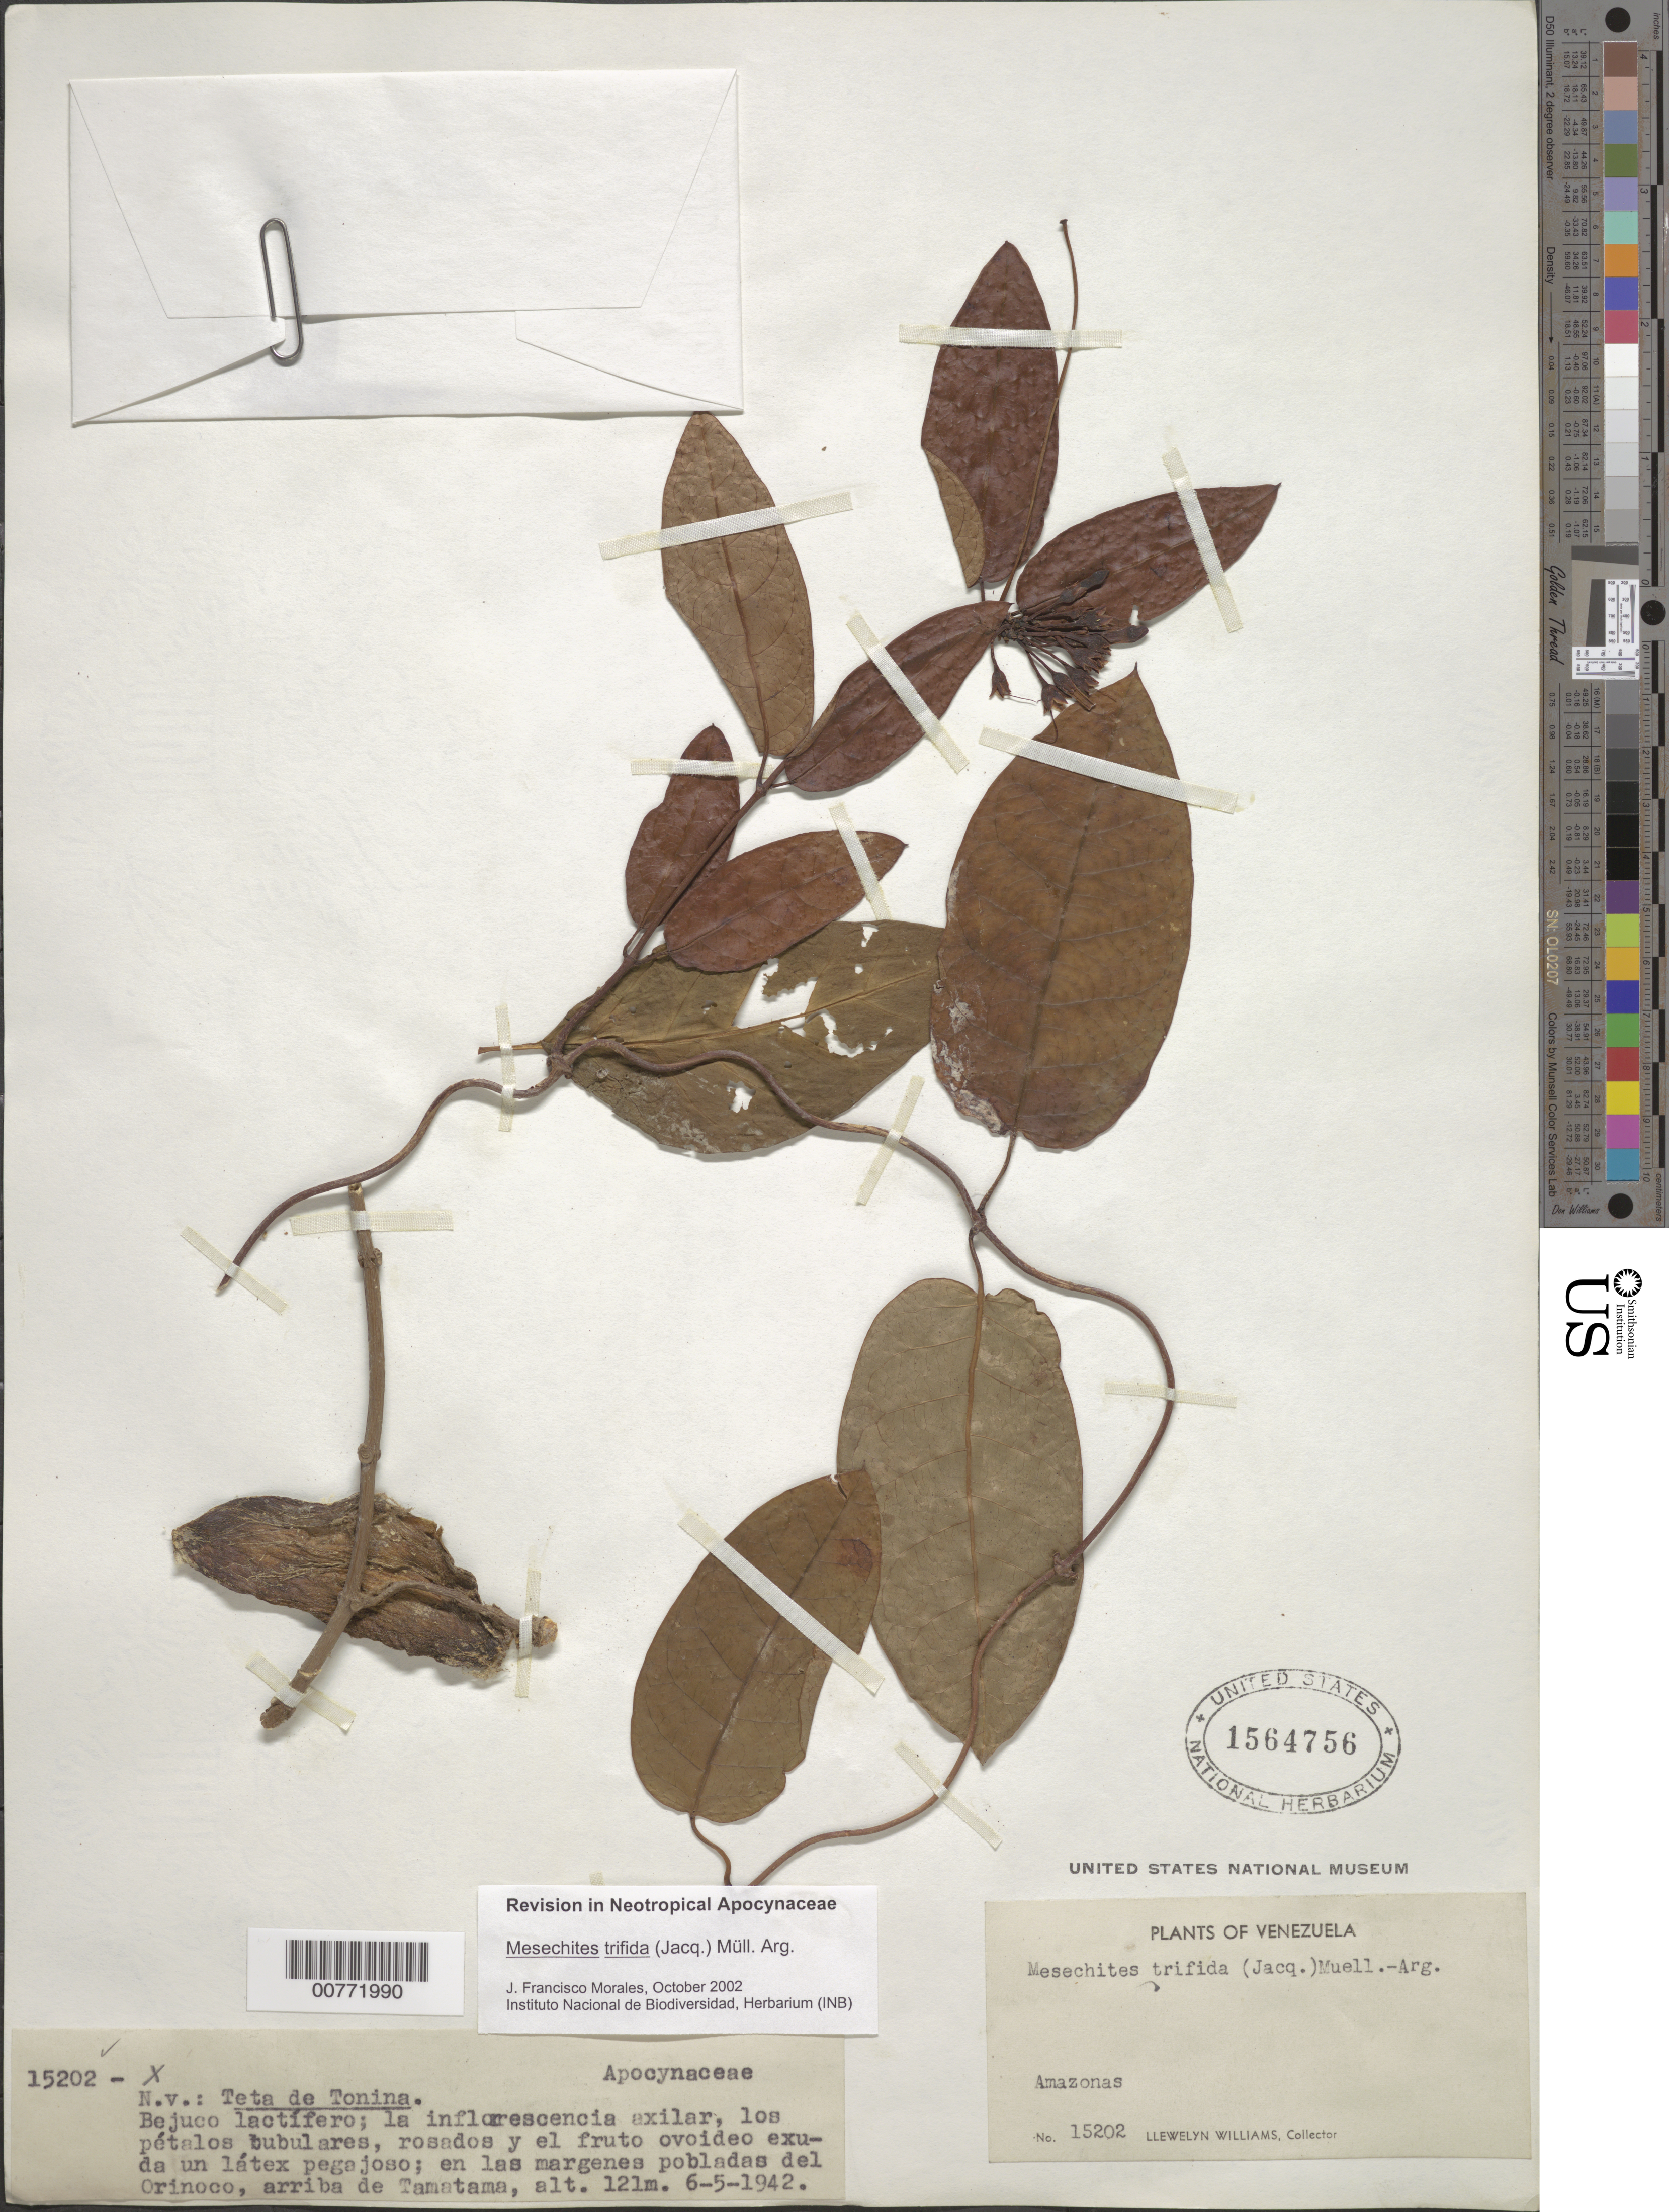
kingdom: Plantae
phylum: Tracheophyta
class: Magnoliopsida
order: Gentianales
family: Apocynaceae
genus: Mesechites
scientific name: Mesechites trifidus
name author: (Jacq.) Müll. Arg.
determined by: Morales, J. F.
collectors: Ll. Williams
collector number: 15202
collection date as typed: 6-May-42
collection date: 1942-05-06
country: Venezuela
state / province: Amazonas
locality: Tamatama, Alto Río Orinoco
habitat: Margenes pobladas del río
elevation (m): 121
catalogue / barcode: US 1564756